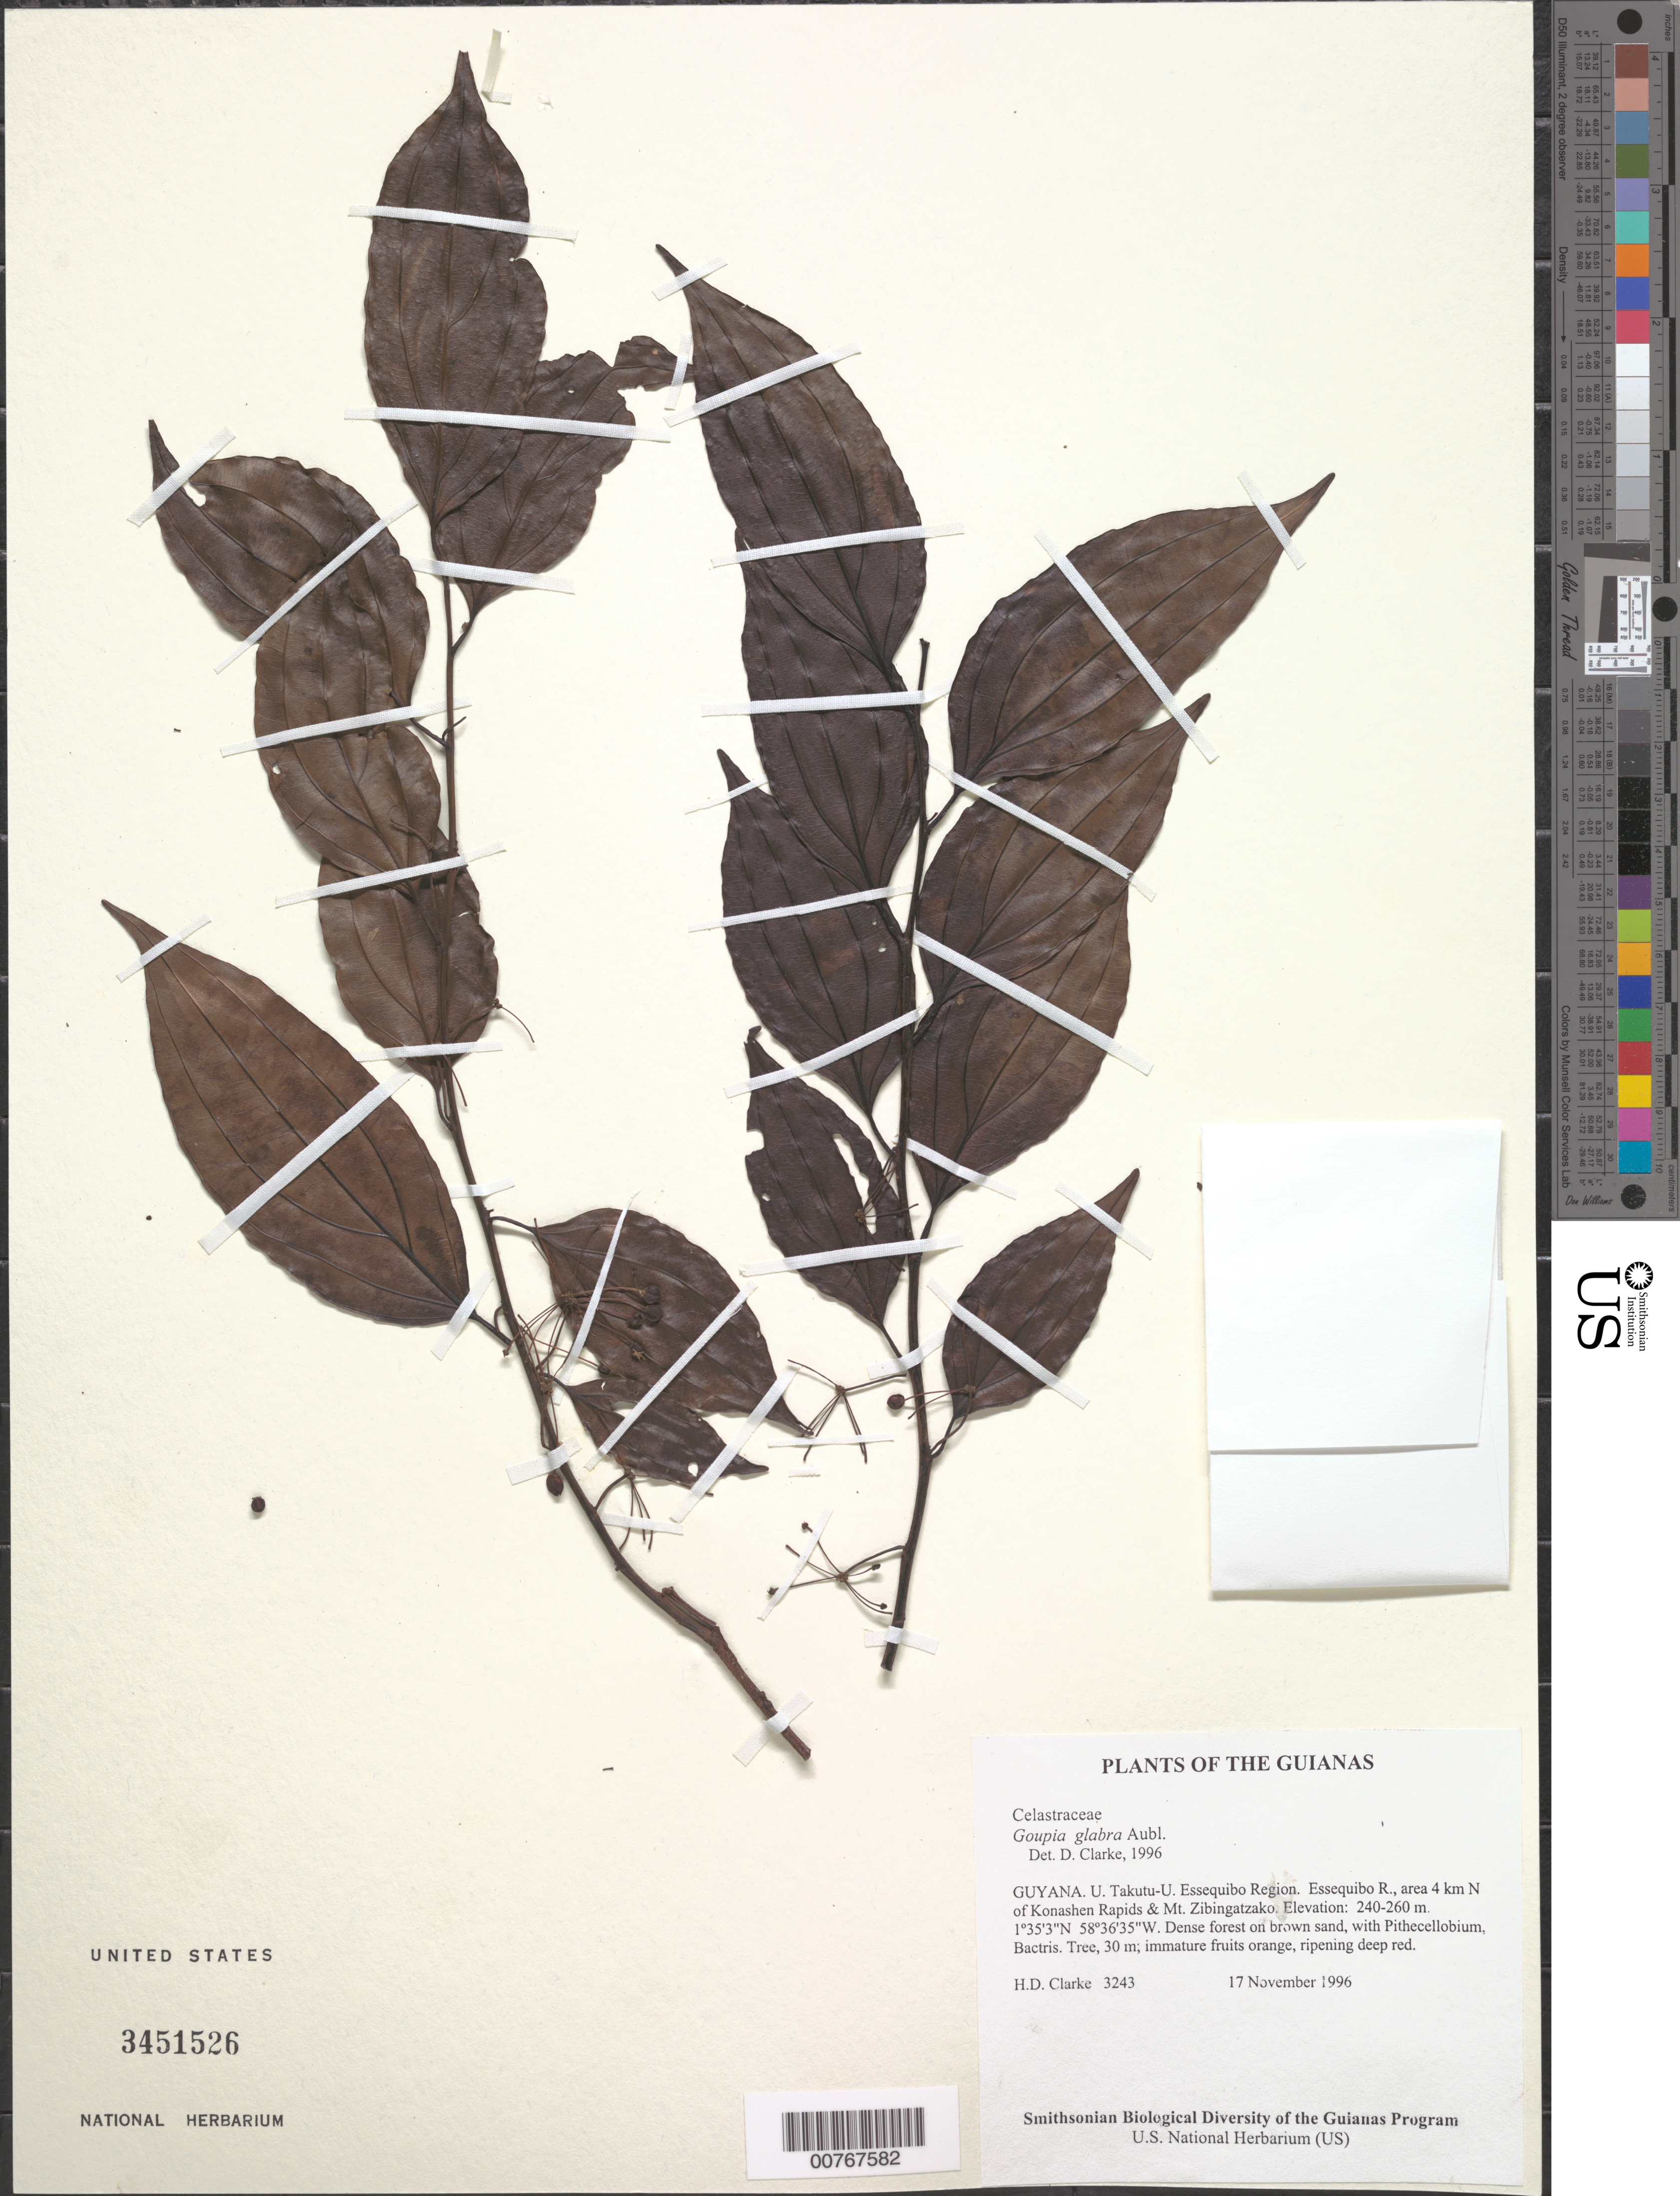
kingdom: Plantae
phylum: Tracheophyta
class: Magnoliopsida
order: Malpighiales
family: Goupiaceae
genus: Goupia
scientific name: Goupia glabra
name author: Aubl.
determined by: Clarke, H. D., University of North Carolina (Asheville)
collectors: H. D. Clarke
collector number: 3243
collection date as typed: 17 November 1996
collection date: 1996-11-17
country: Guyana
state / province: U. Takutu-U. Essequibo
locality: Essequibo R., area 4 km N of Konashen Rapids & Mt. Zibingatzako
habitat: Dense forest on brown sand, with Pithecellobium, Bactris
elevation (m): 240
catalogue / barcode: US 3451526